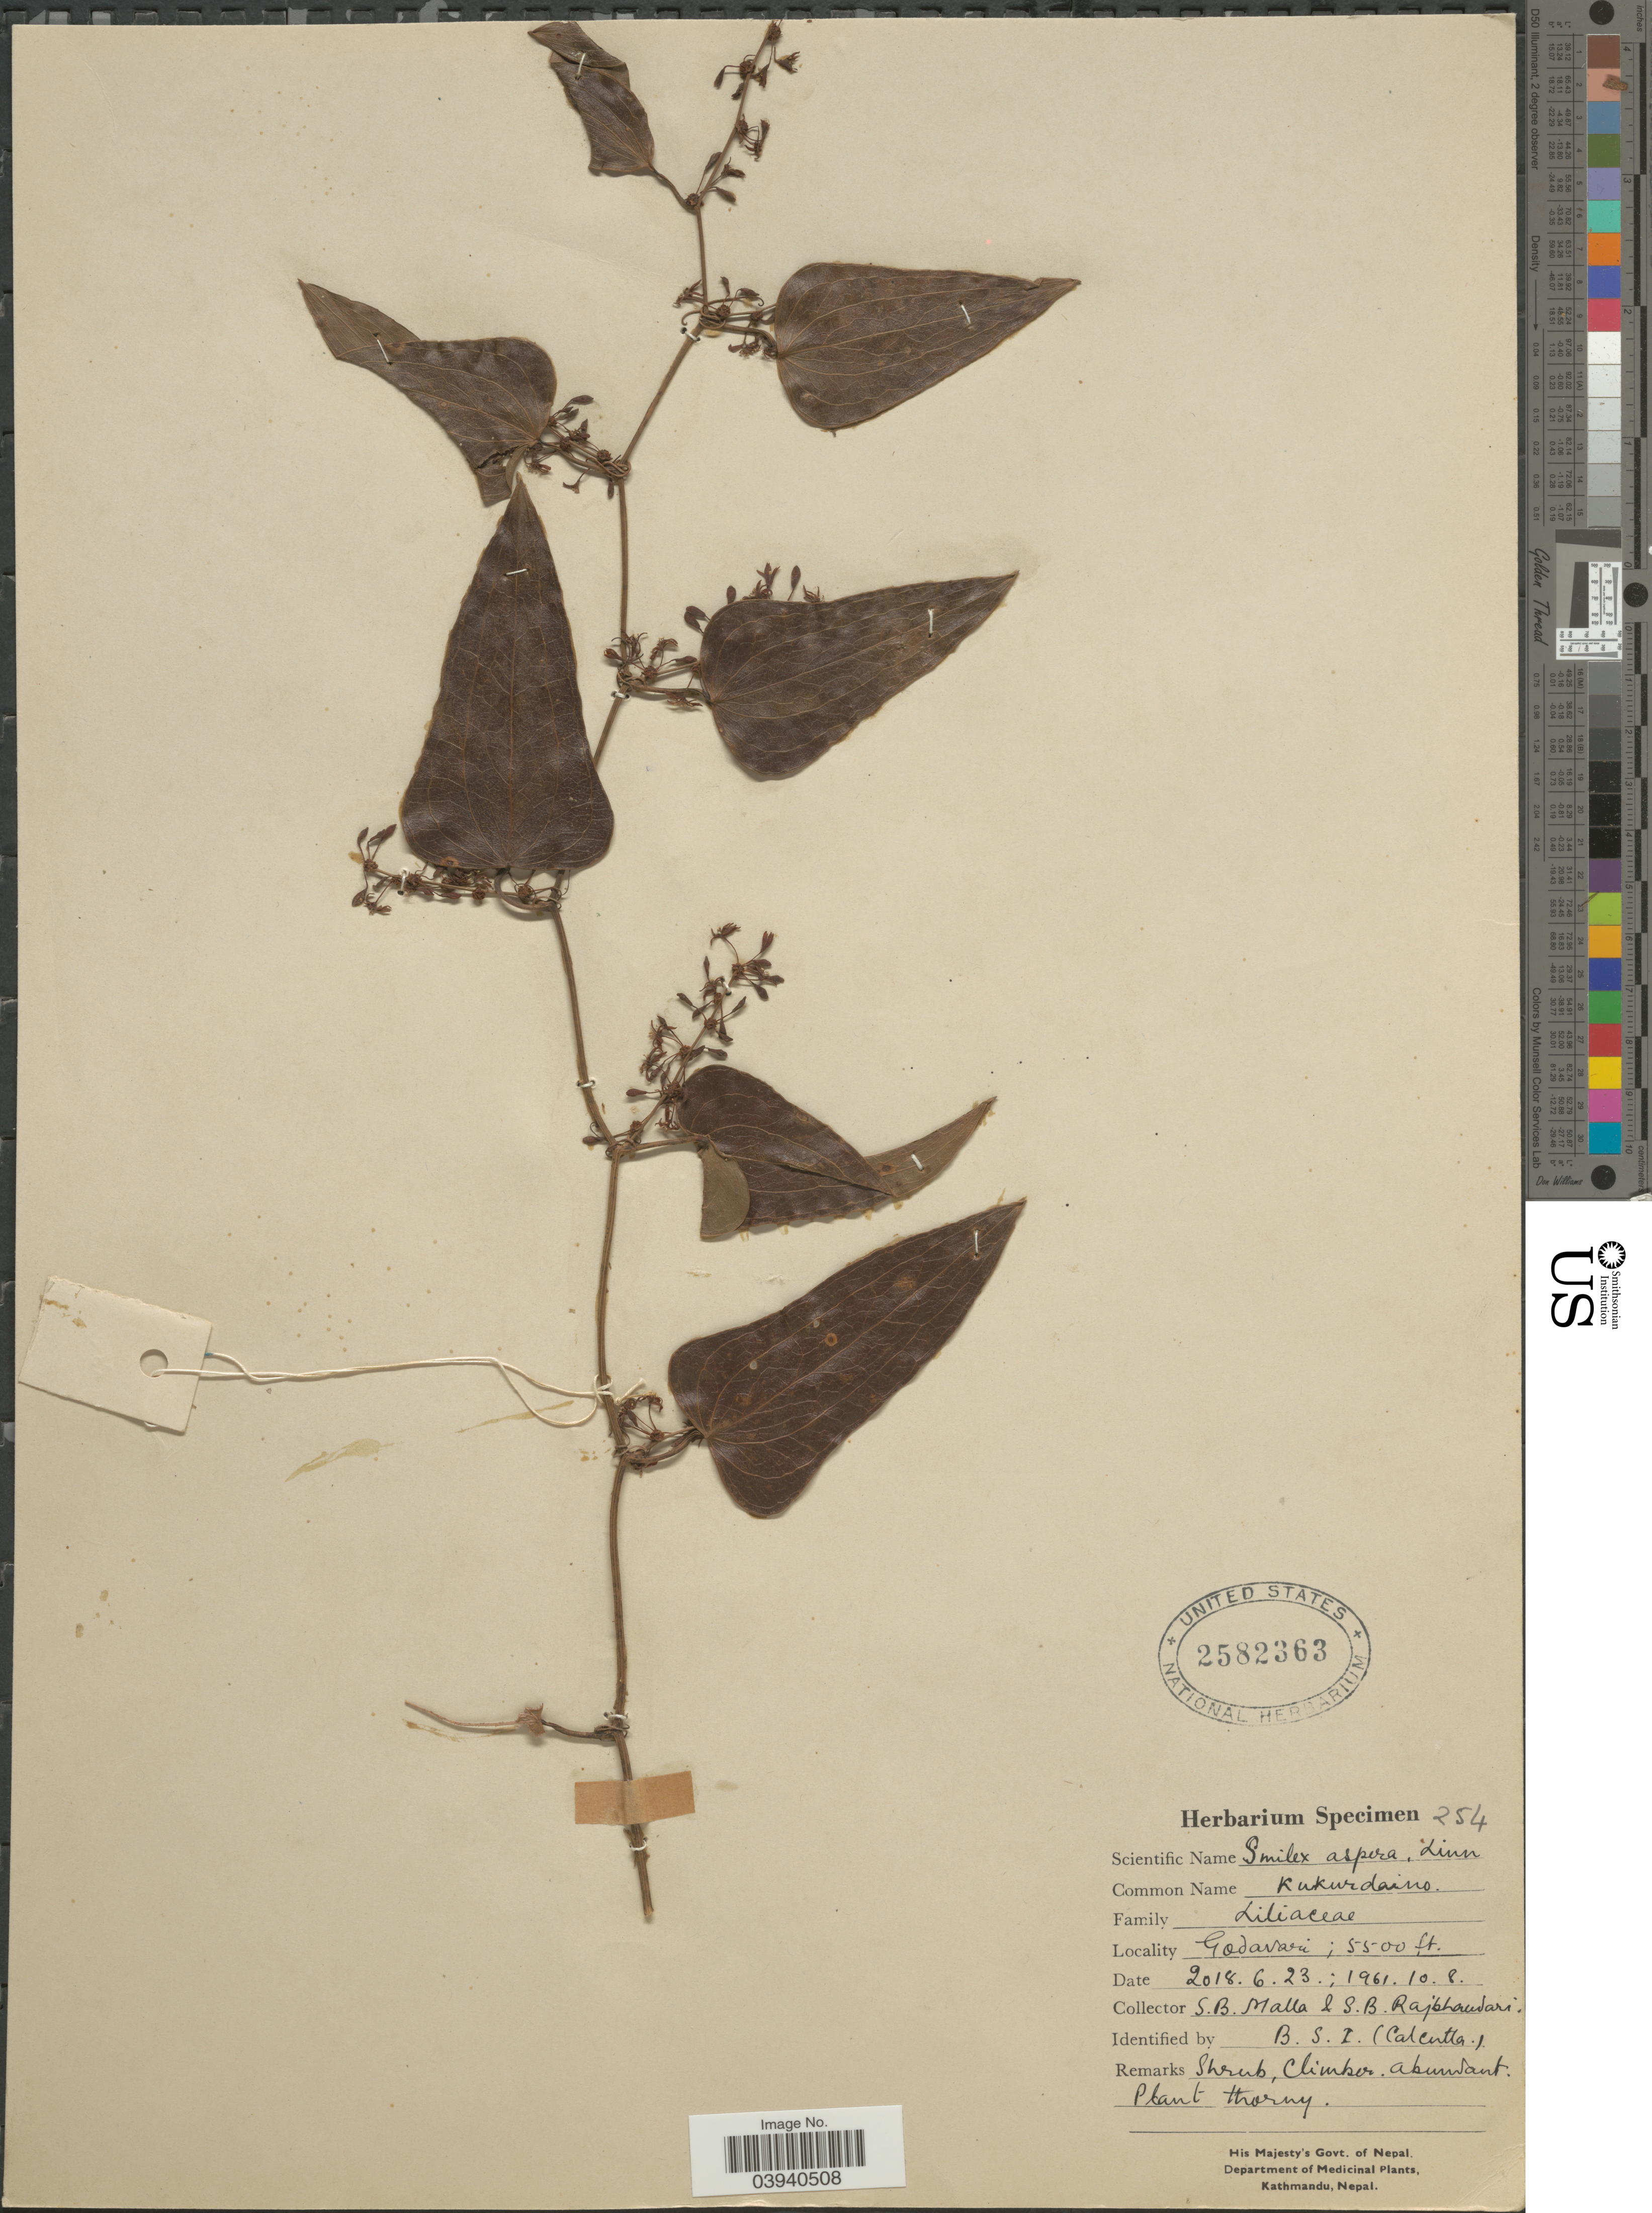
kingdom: Plantae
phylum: Tracheophyta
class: Liliopsida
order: Liliales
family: Smilacaceae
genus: Smilax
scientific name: Smilax aspera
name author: L.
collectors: S. Malla & S. Rajbhaudari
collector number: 254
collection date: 1961-10-08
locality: Godavari.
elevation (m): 1676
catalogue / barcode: US 2582363